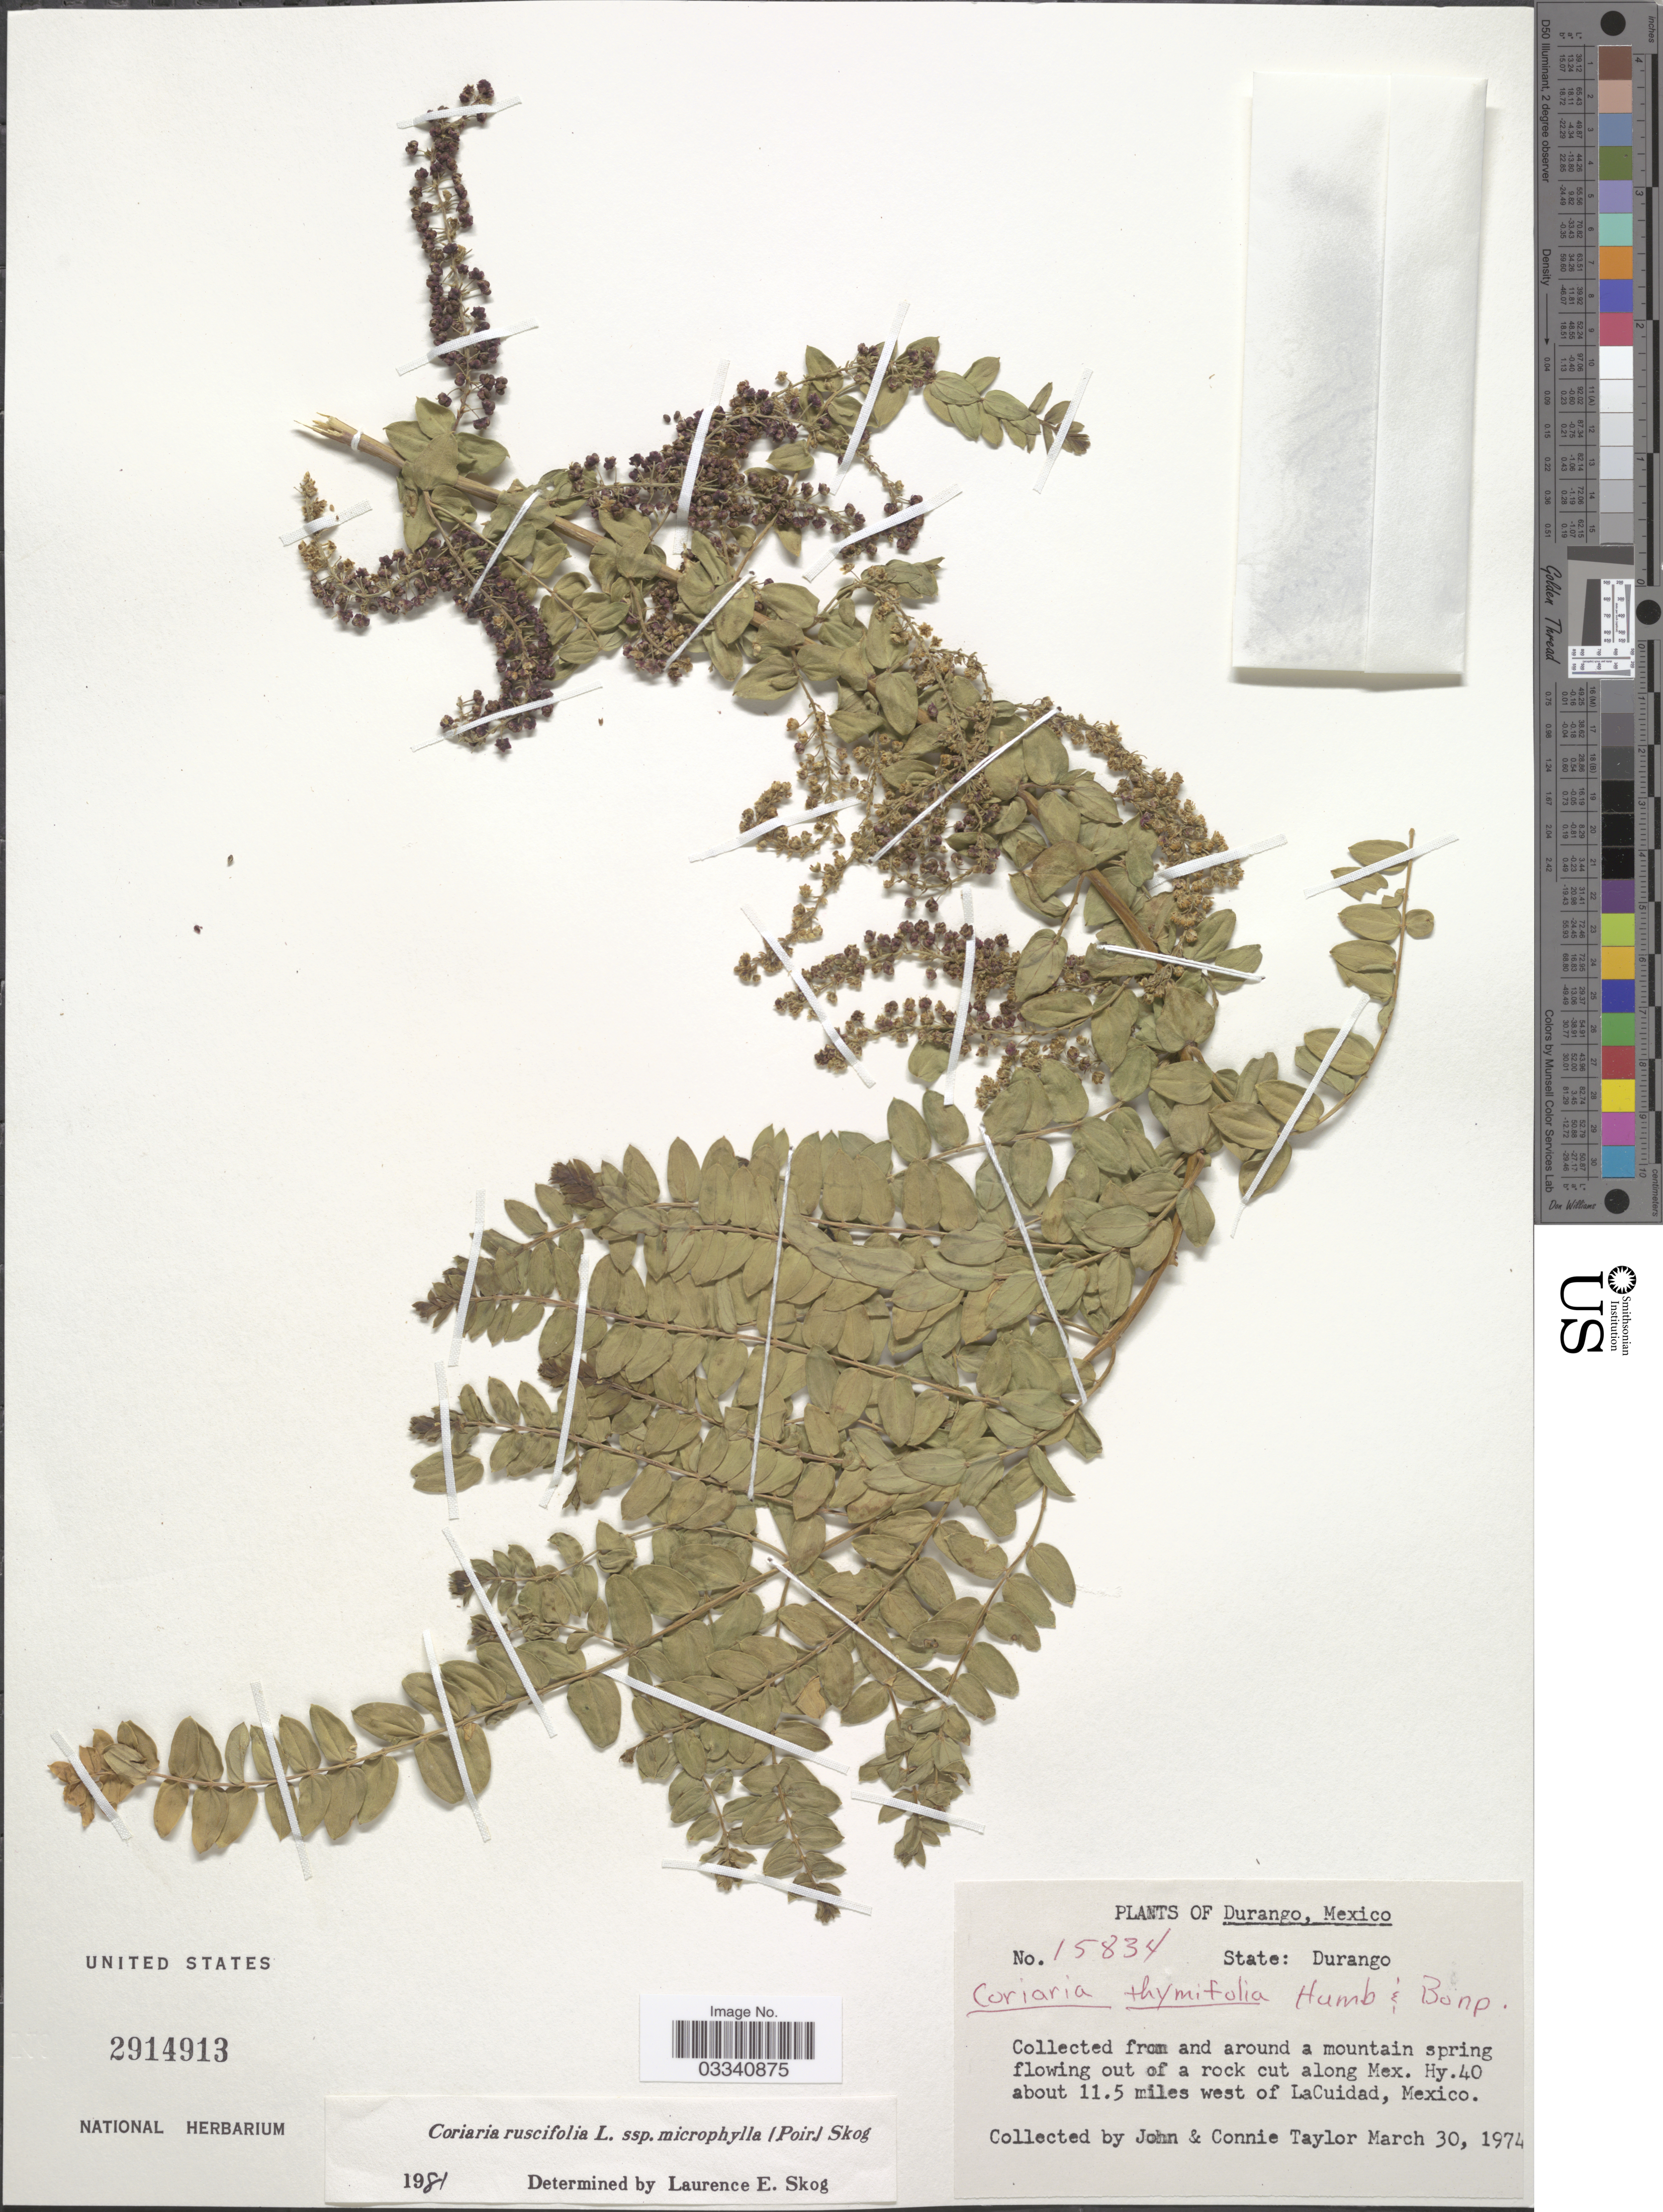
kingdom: Plantae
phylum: Tracheophyta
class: Magnoliopsida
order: Cucurbitales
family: Coriariaceae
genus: Coriaria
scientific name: Coriaria ruscifolia subsp. microphylla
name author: (Poir.) L.E. Skog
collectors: J. Taylor & C. Taylor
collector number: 15834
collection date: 1974-03-30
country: Mexico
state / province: Durango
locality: From and around a mountain spring flowing out of a rock cut along Mex. Hy. 40 about 11.5 miles west of LaCuidad.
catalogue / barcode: US 2914913